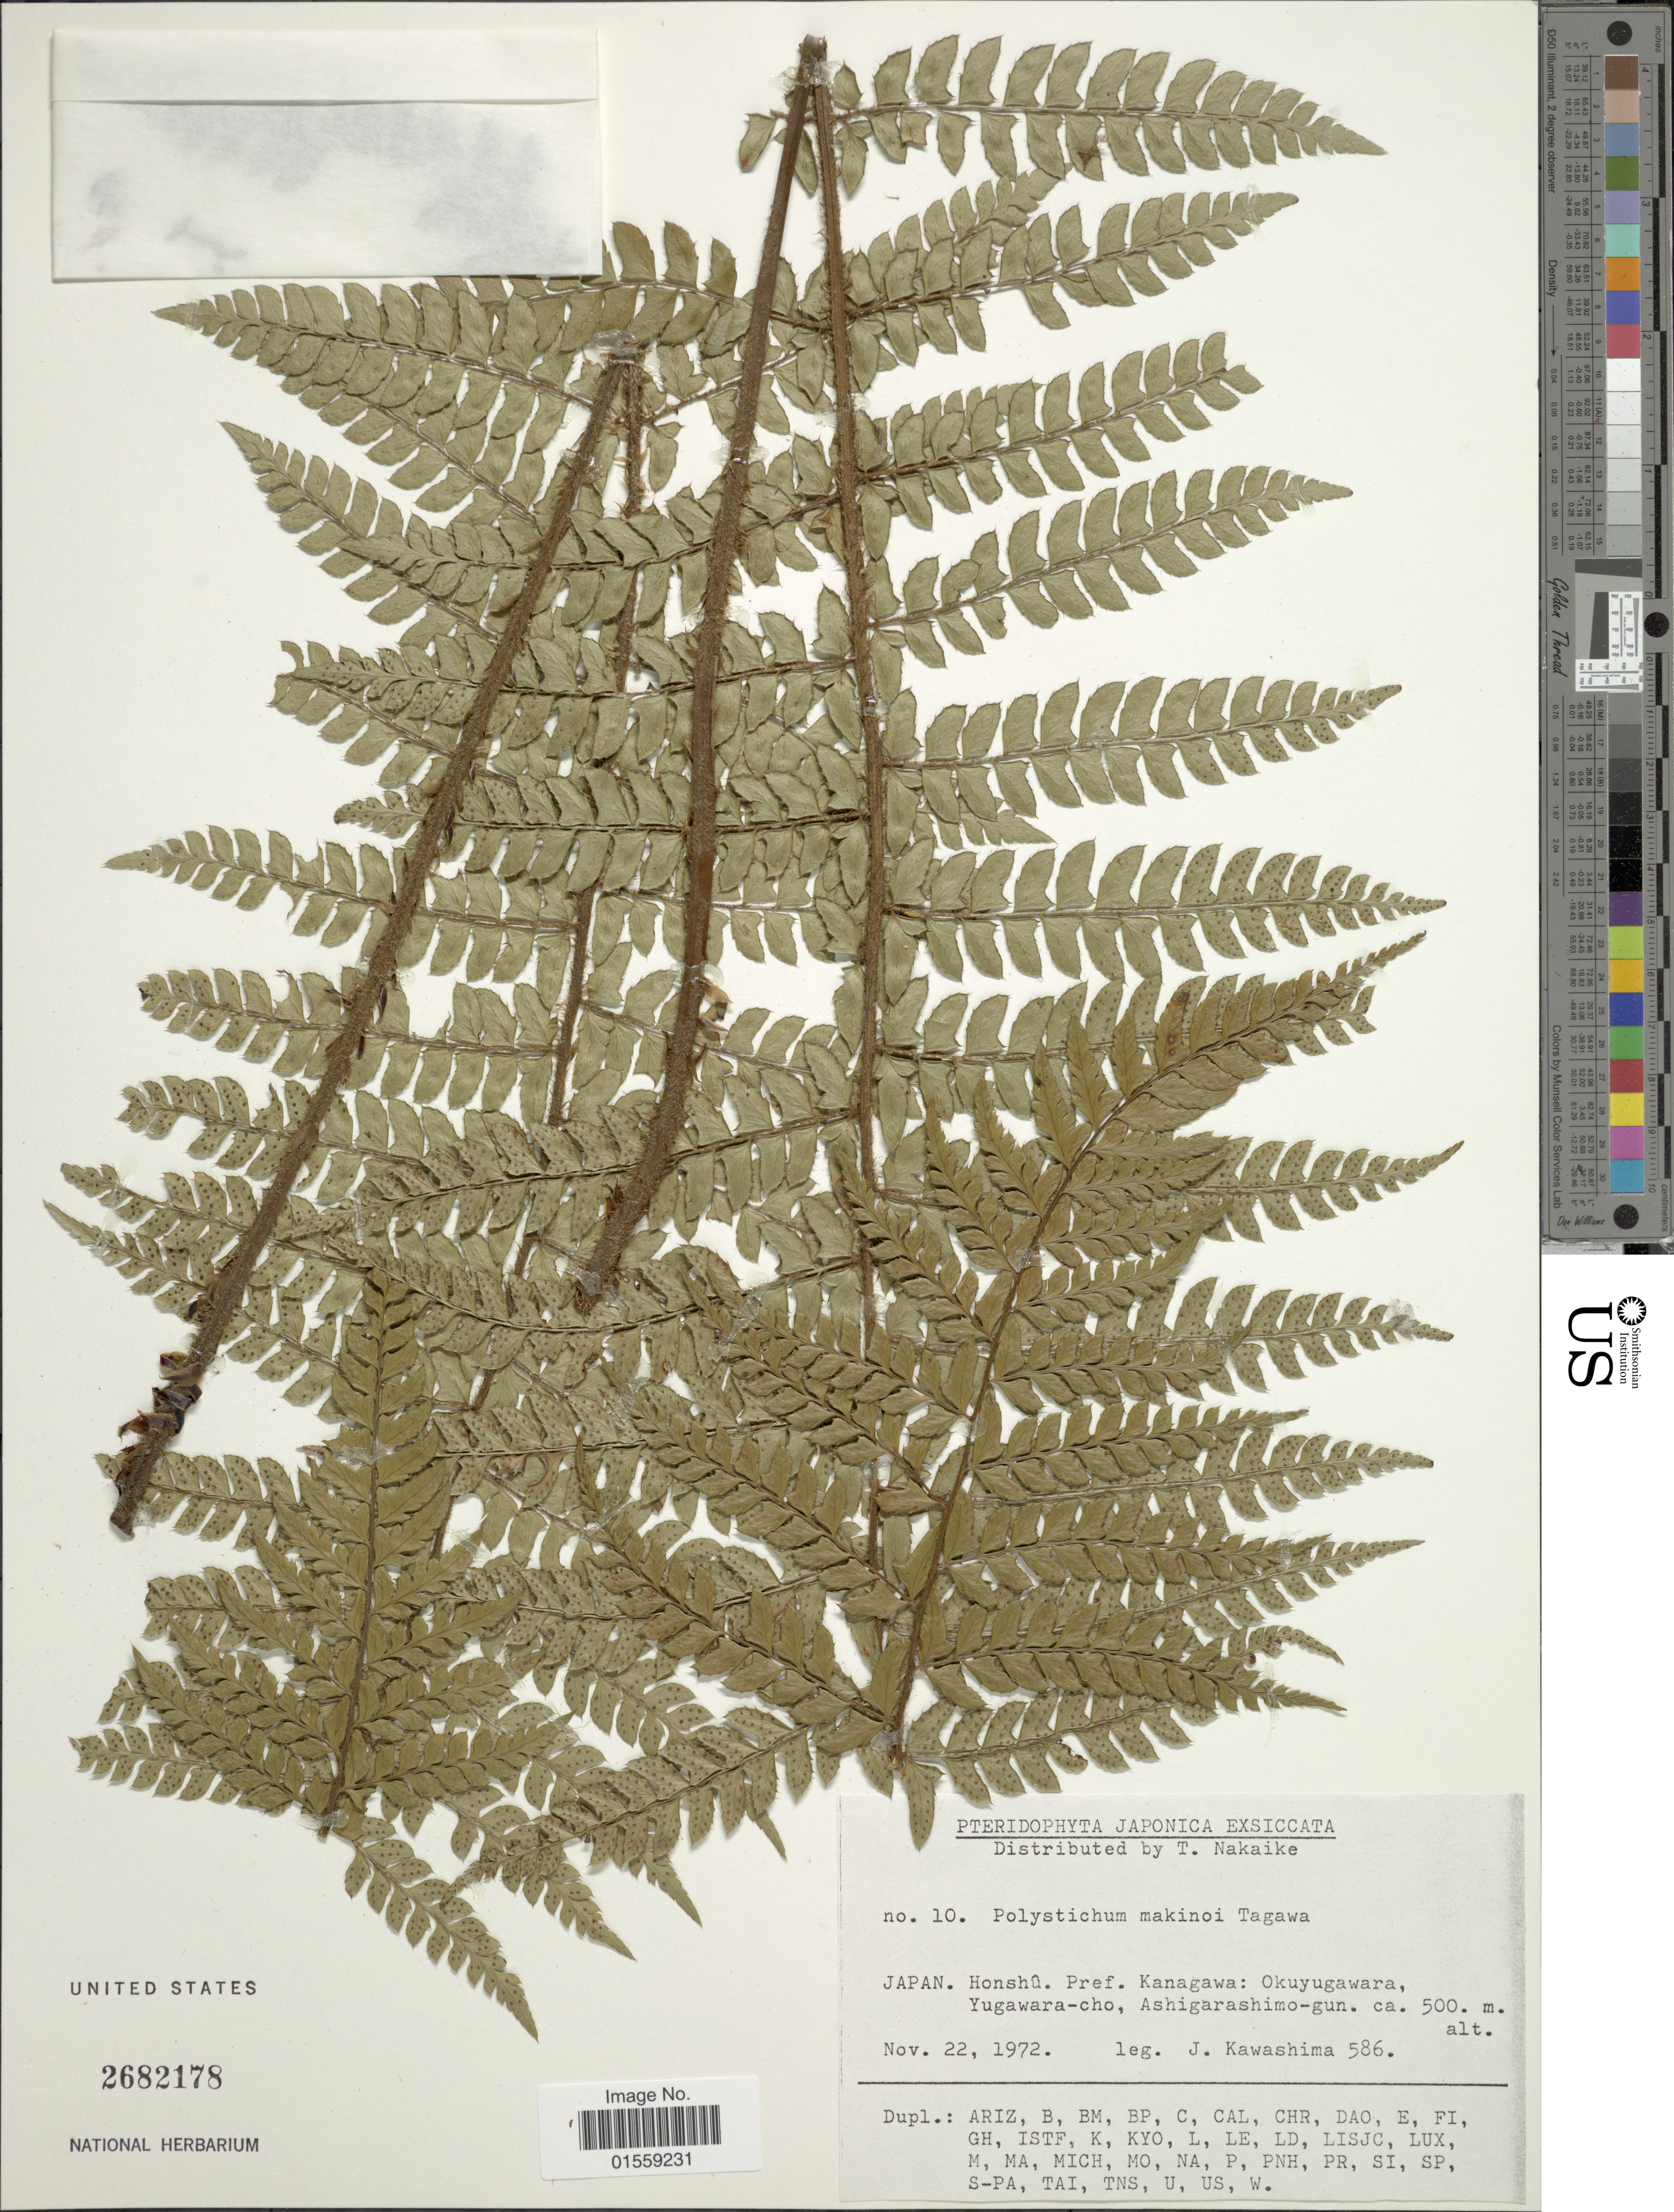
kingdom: Plantae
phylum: Tracheophyta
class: Polypodiopsida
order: Polypodiales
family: Dryopteridaceae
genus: Polystichum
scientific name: Polystichum makinoi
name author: (Tagawa) Tagawa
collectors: J. Kawashima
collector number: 586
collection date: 1972-11-22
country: Japan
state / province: Kanagawa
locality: Honshu, Pref. Kanagawa: Okuyugawara, Yugawara-cho, Ashigarashimo-gun.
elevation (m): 500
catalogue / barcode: US 2682178